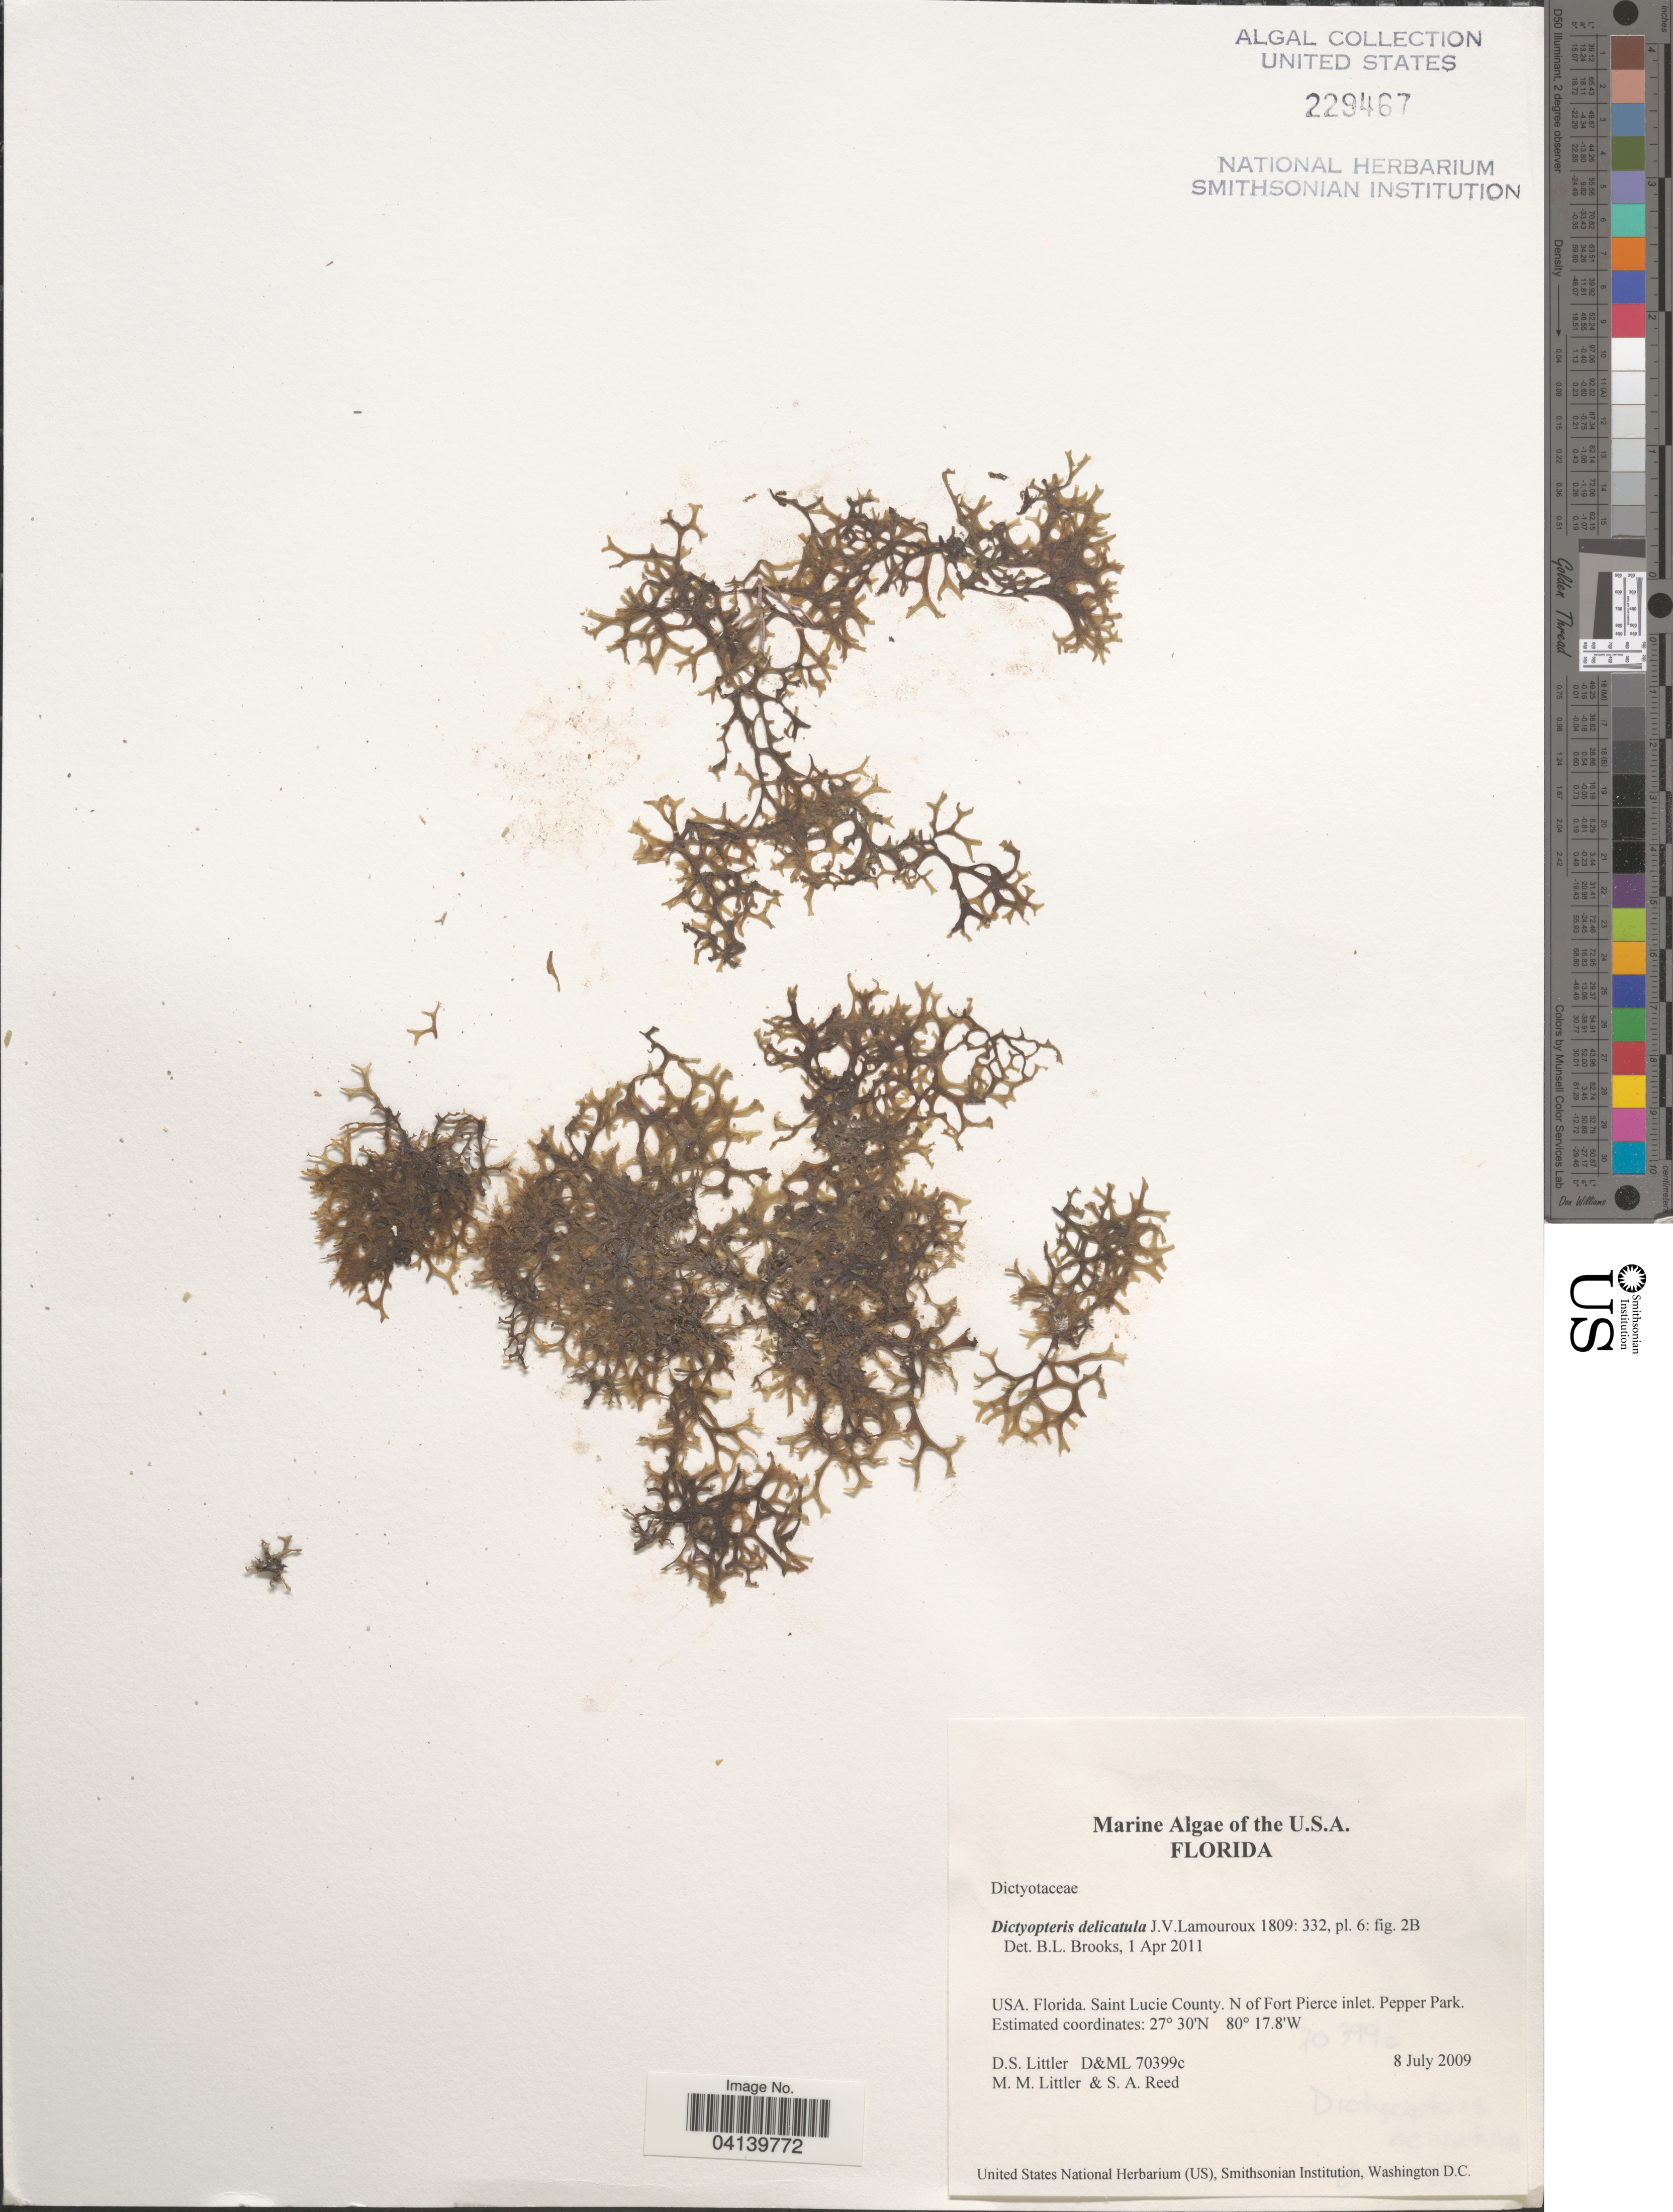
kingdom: Chromista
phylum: Ochrophyta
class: Phaeophyceae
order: Dictyotales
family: Dictyotaceae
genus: Dictyopteris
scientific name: Dictyopteris delicatula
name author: J.V.Lamouroux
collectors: D. S. Littler & S. Reed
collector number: D&ML 70399c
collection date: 2009-07-08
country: United States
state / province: Florida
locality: Saint Lucie County. N of Fort Pierce inlet. Pepper Park.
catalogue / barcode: US 229467